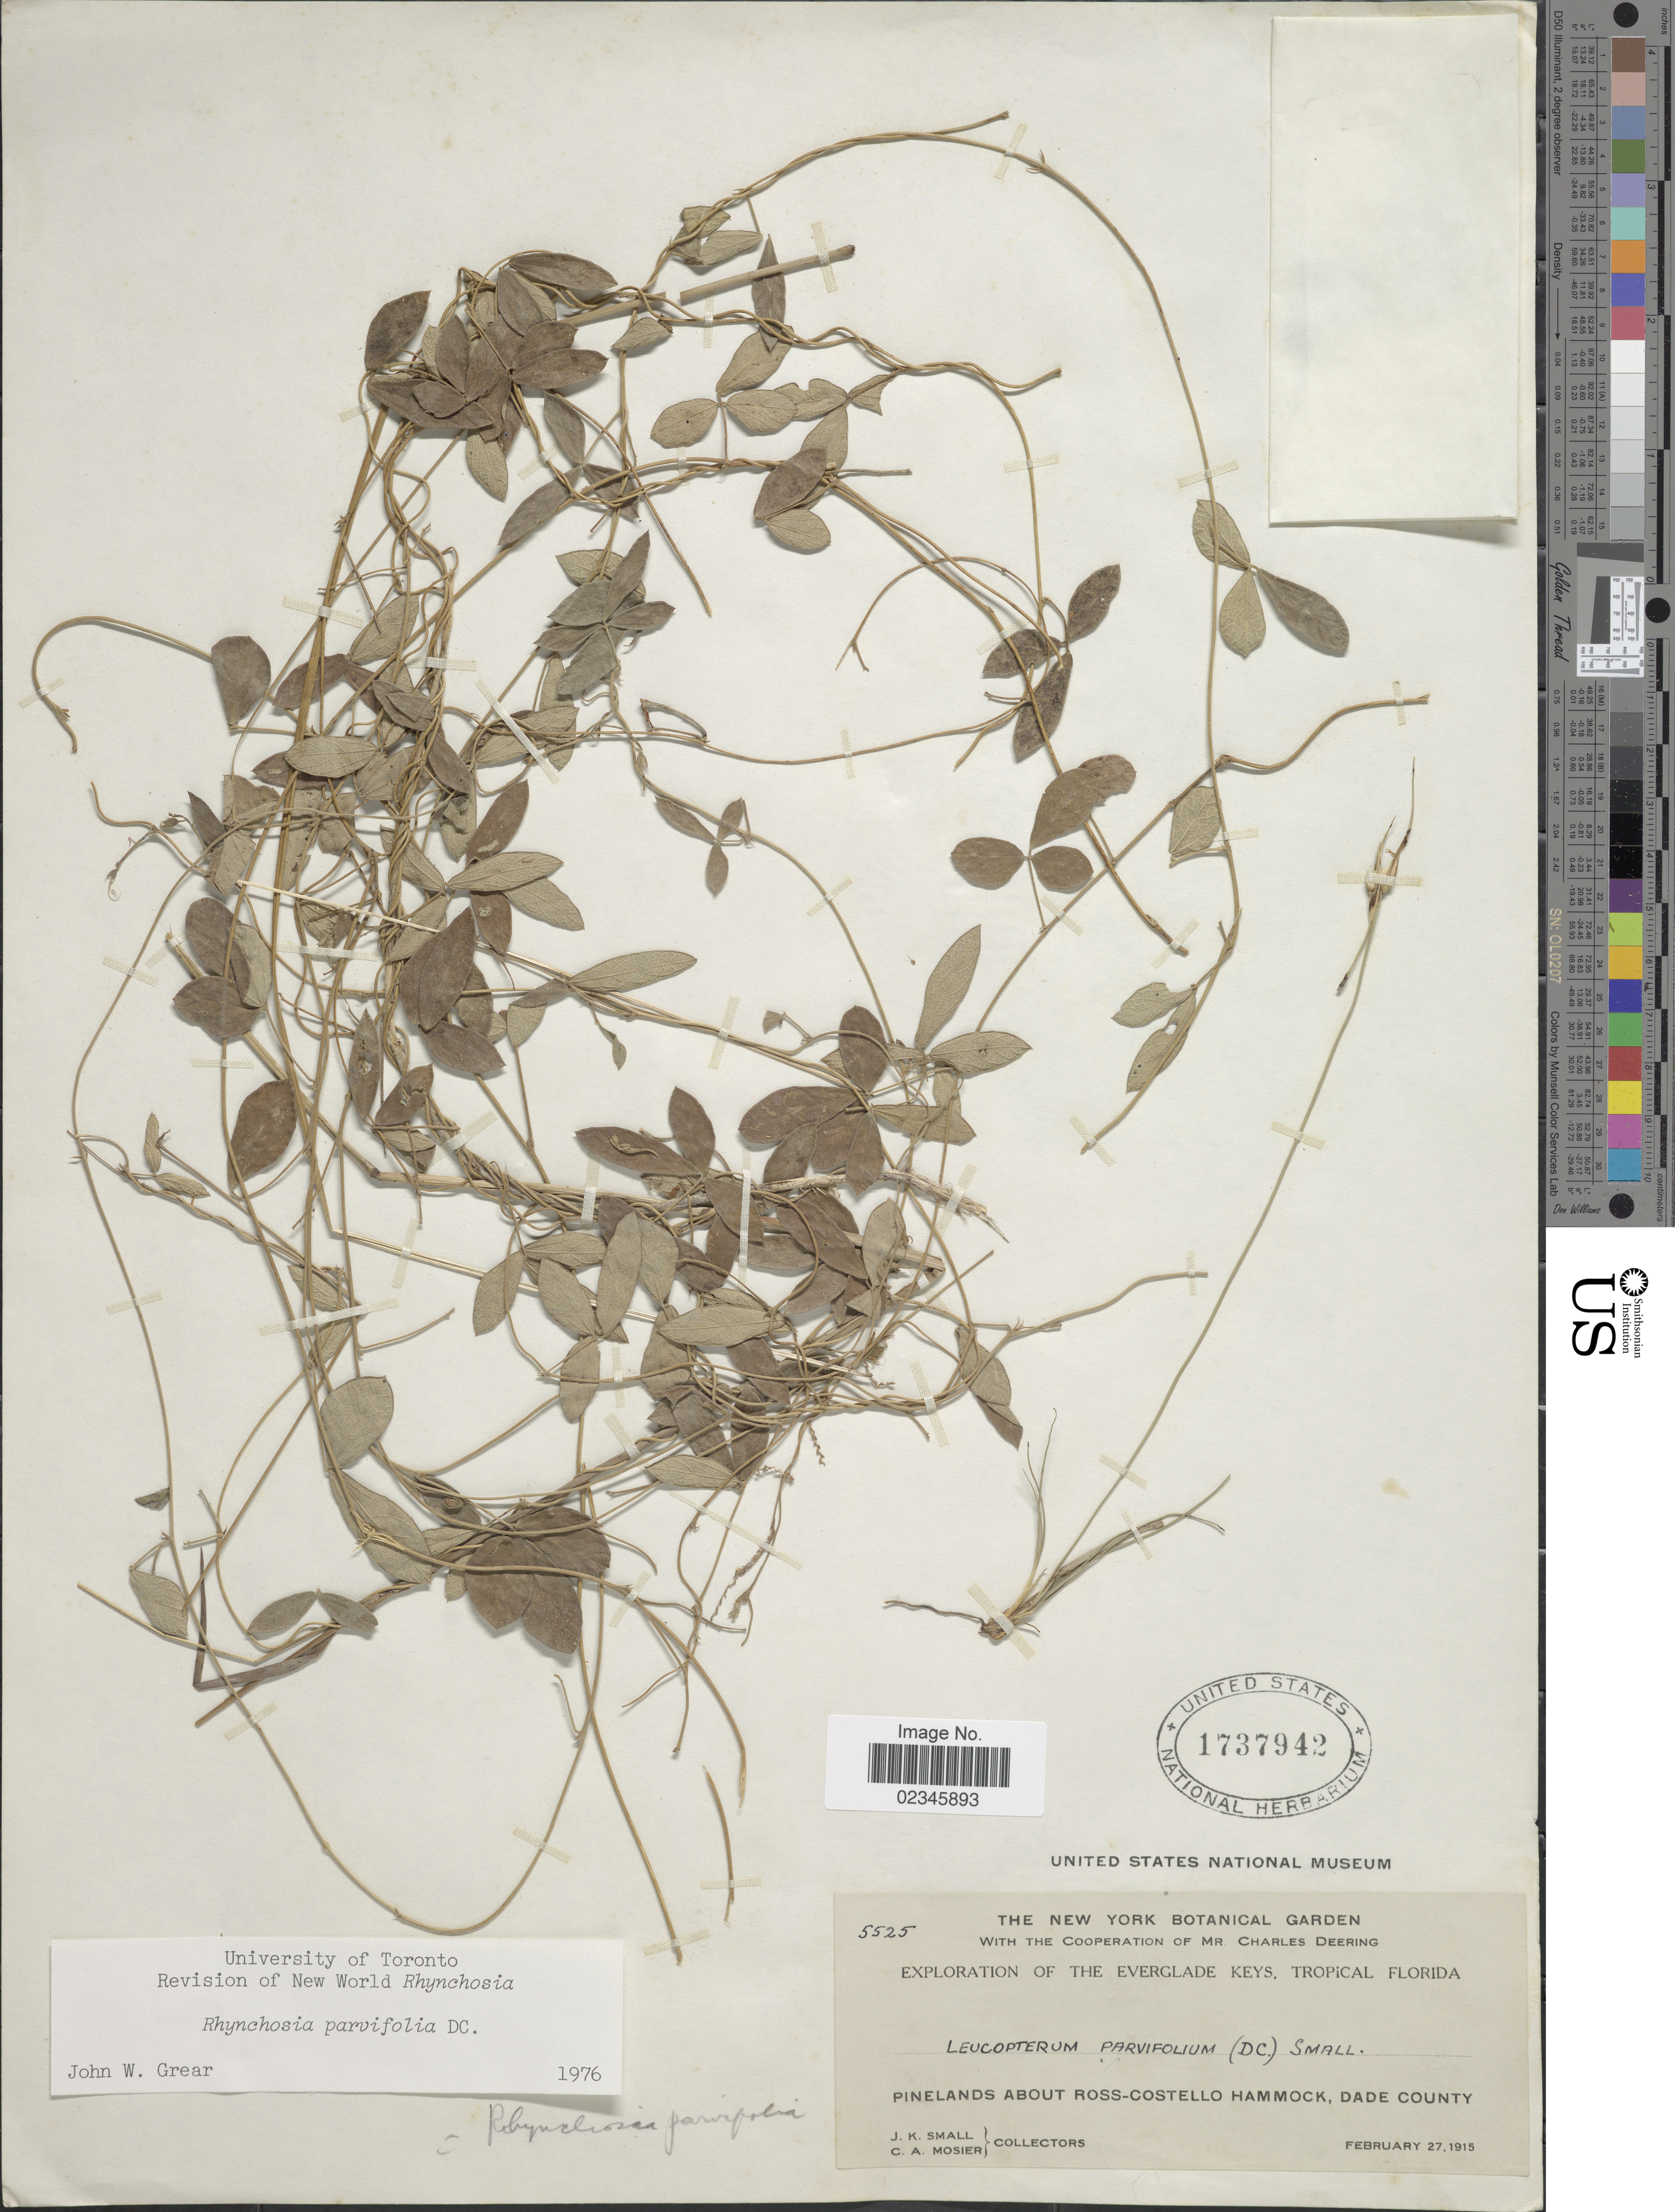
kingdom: Plantae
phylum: Tracheophyta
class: Magnoliopsida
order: Fabales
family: Fabaceae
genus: Rhynchosia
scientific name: Rhynchosia parvifolia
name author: DC.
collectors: J. K. Small & C. A. Mosier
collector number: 5525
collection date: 1915-02-27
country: United States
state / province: Florida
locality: Everglade Keys, Tropical Florida, Pinelands about Ross-Costello Hammock, Dade County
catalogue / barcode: US 1737942